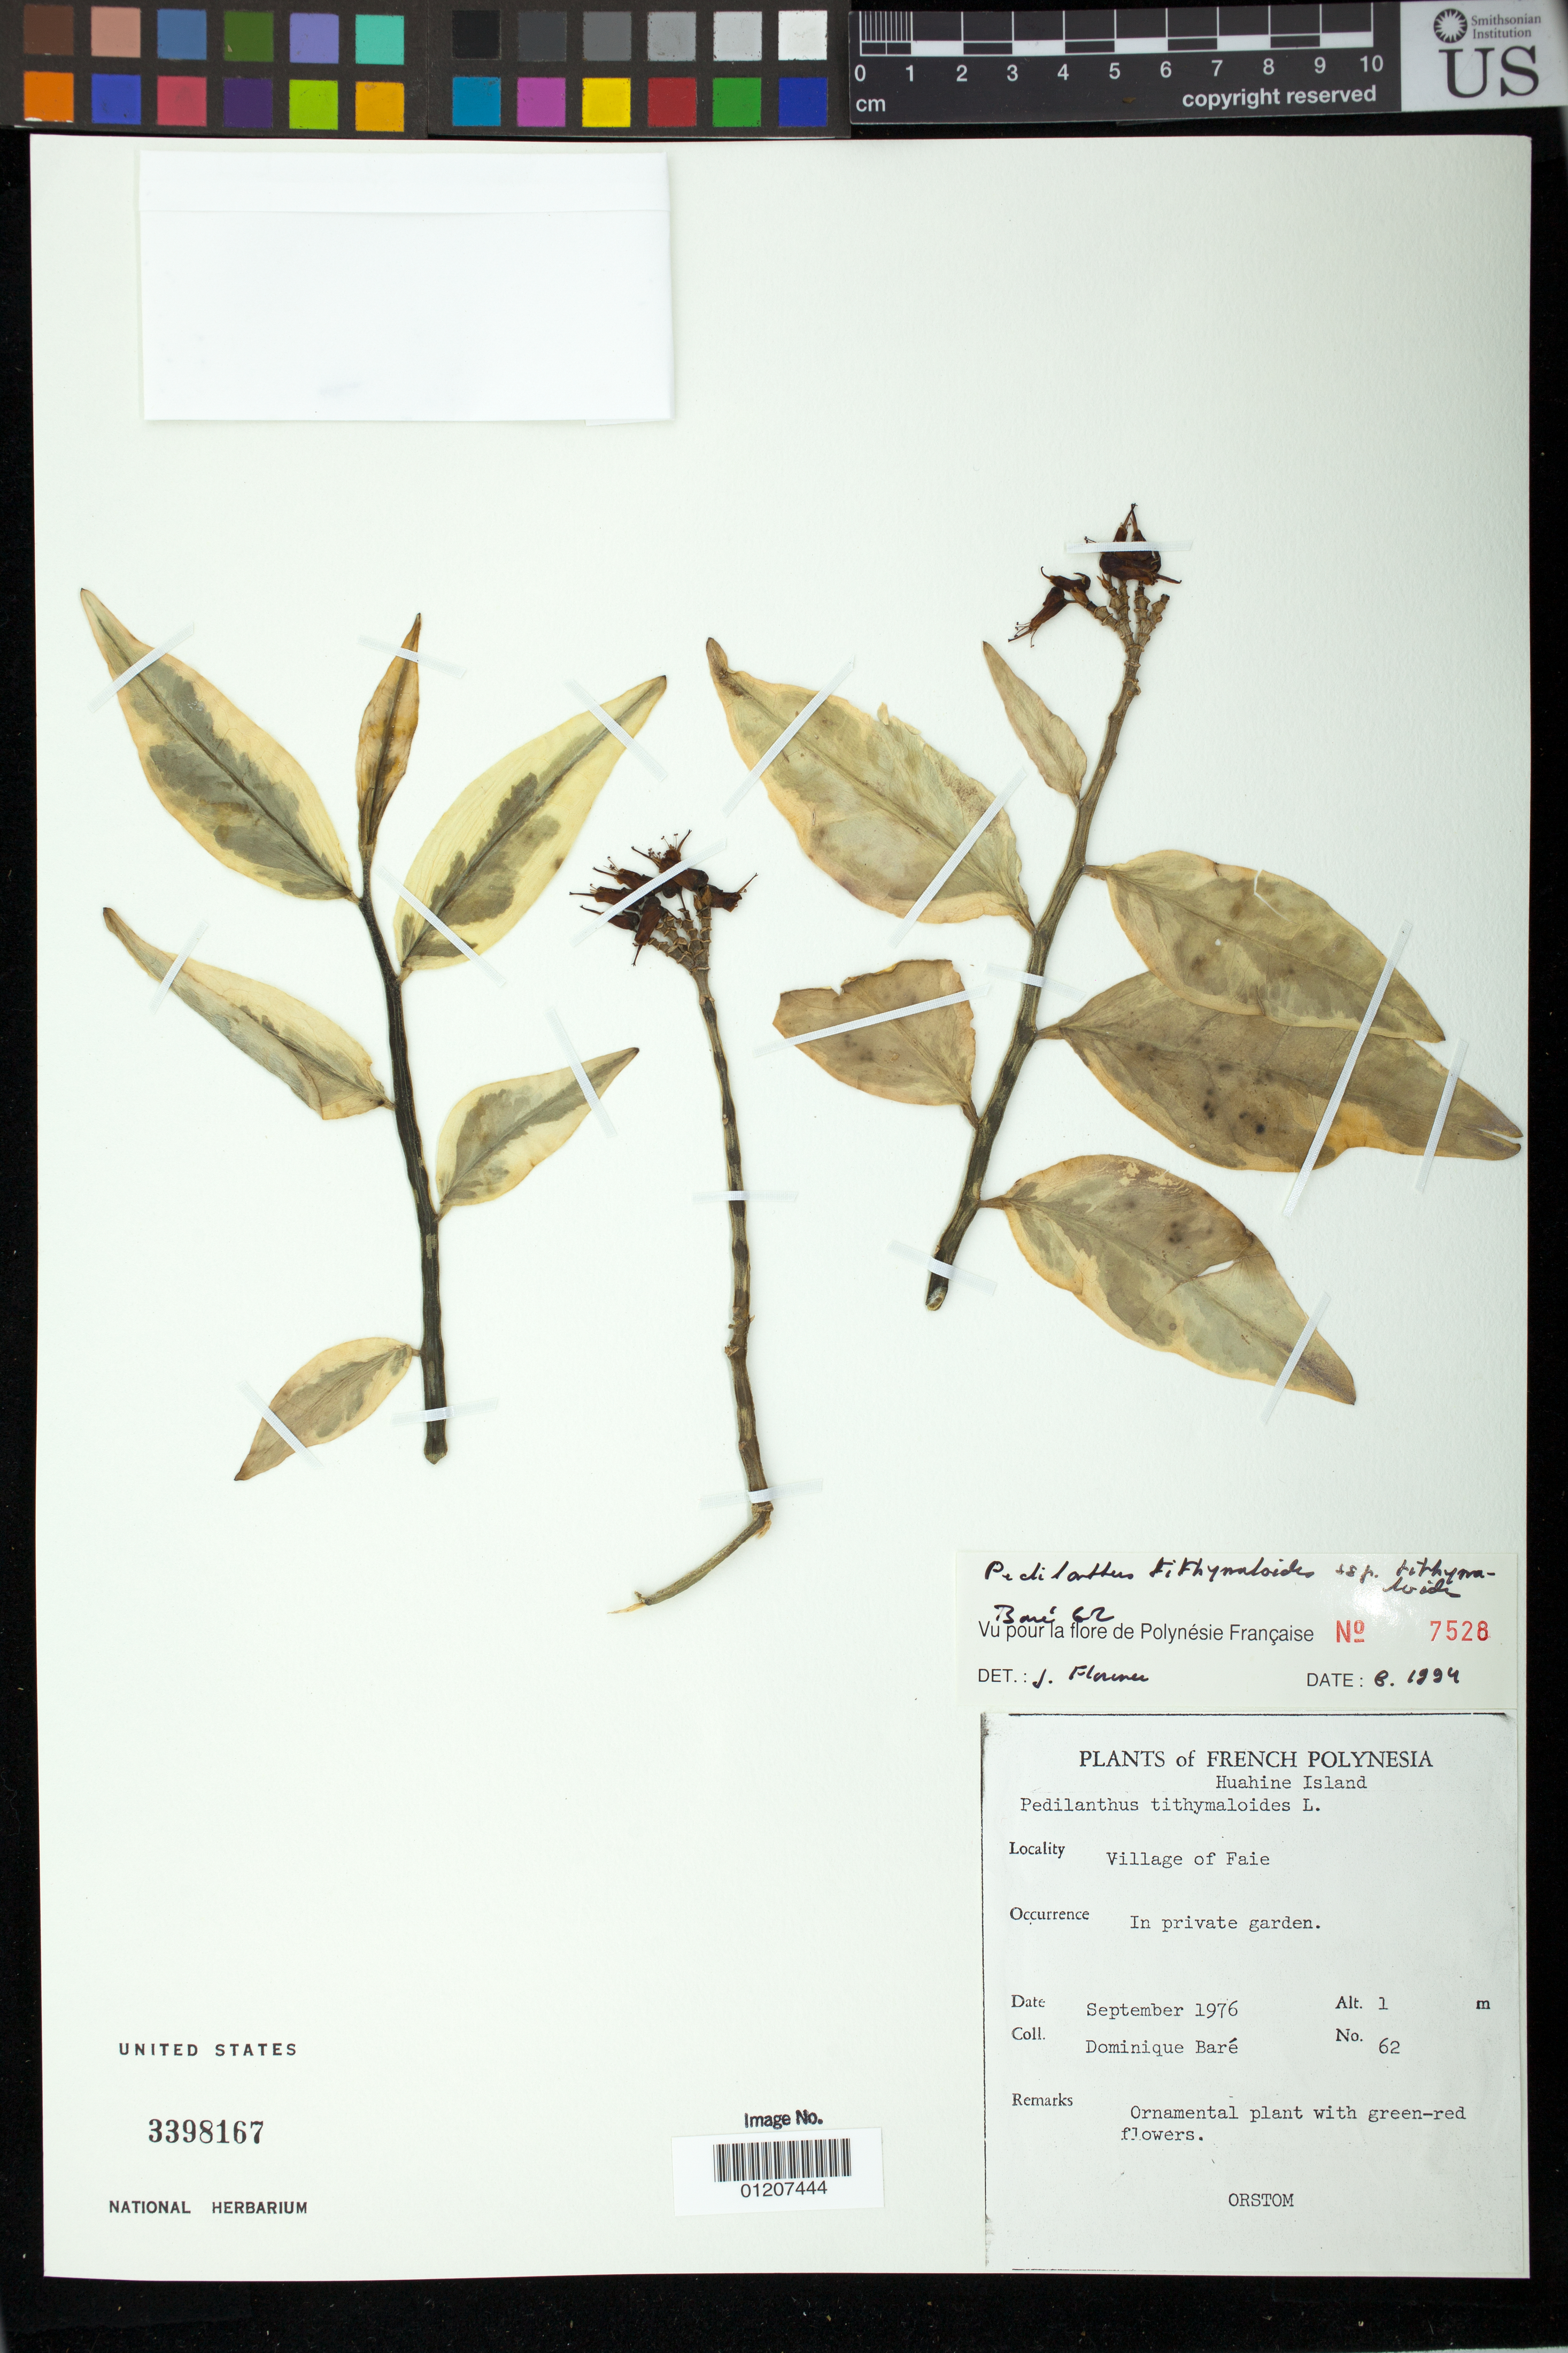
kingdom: Plantae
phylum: Tracheophyta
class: Magnoliopsida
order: Malpighiales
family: Euphorbiaceae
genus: Euphorbia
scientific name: Euphorbia tithymaloides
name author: L.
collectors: D. Baré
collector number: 62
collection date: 1976-09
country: French Polynesia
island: Huahine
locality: Faie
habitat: In private garden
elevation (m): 1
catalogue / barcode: US 3398167